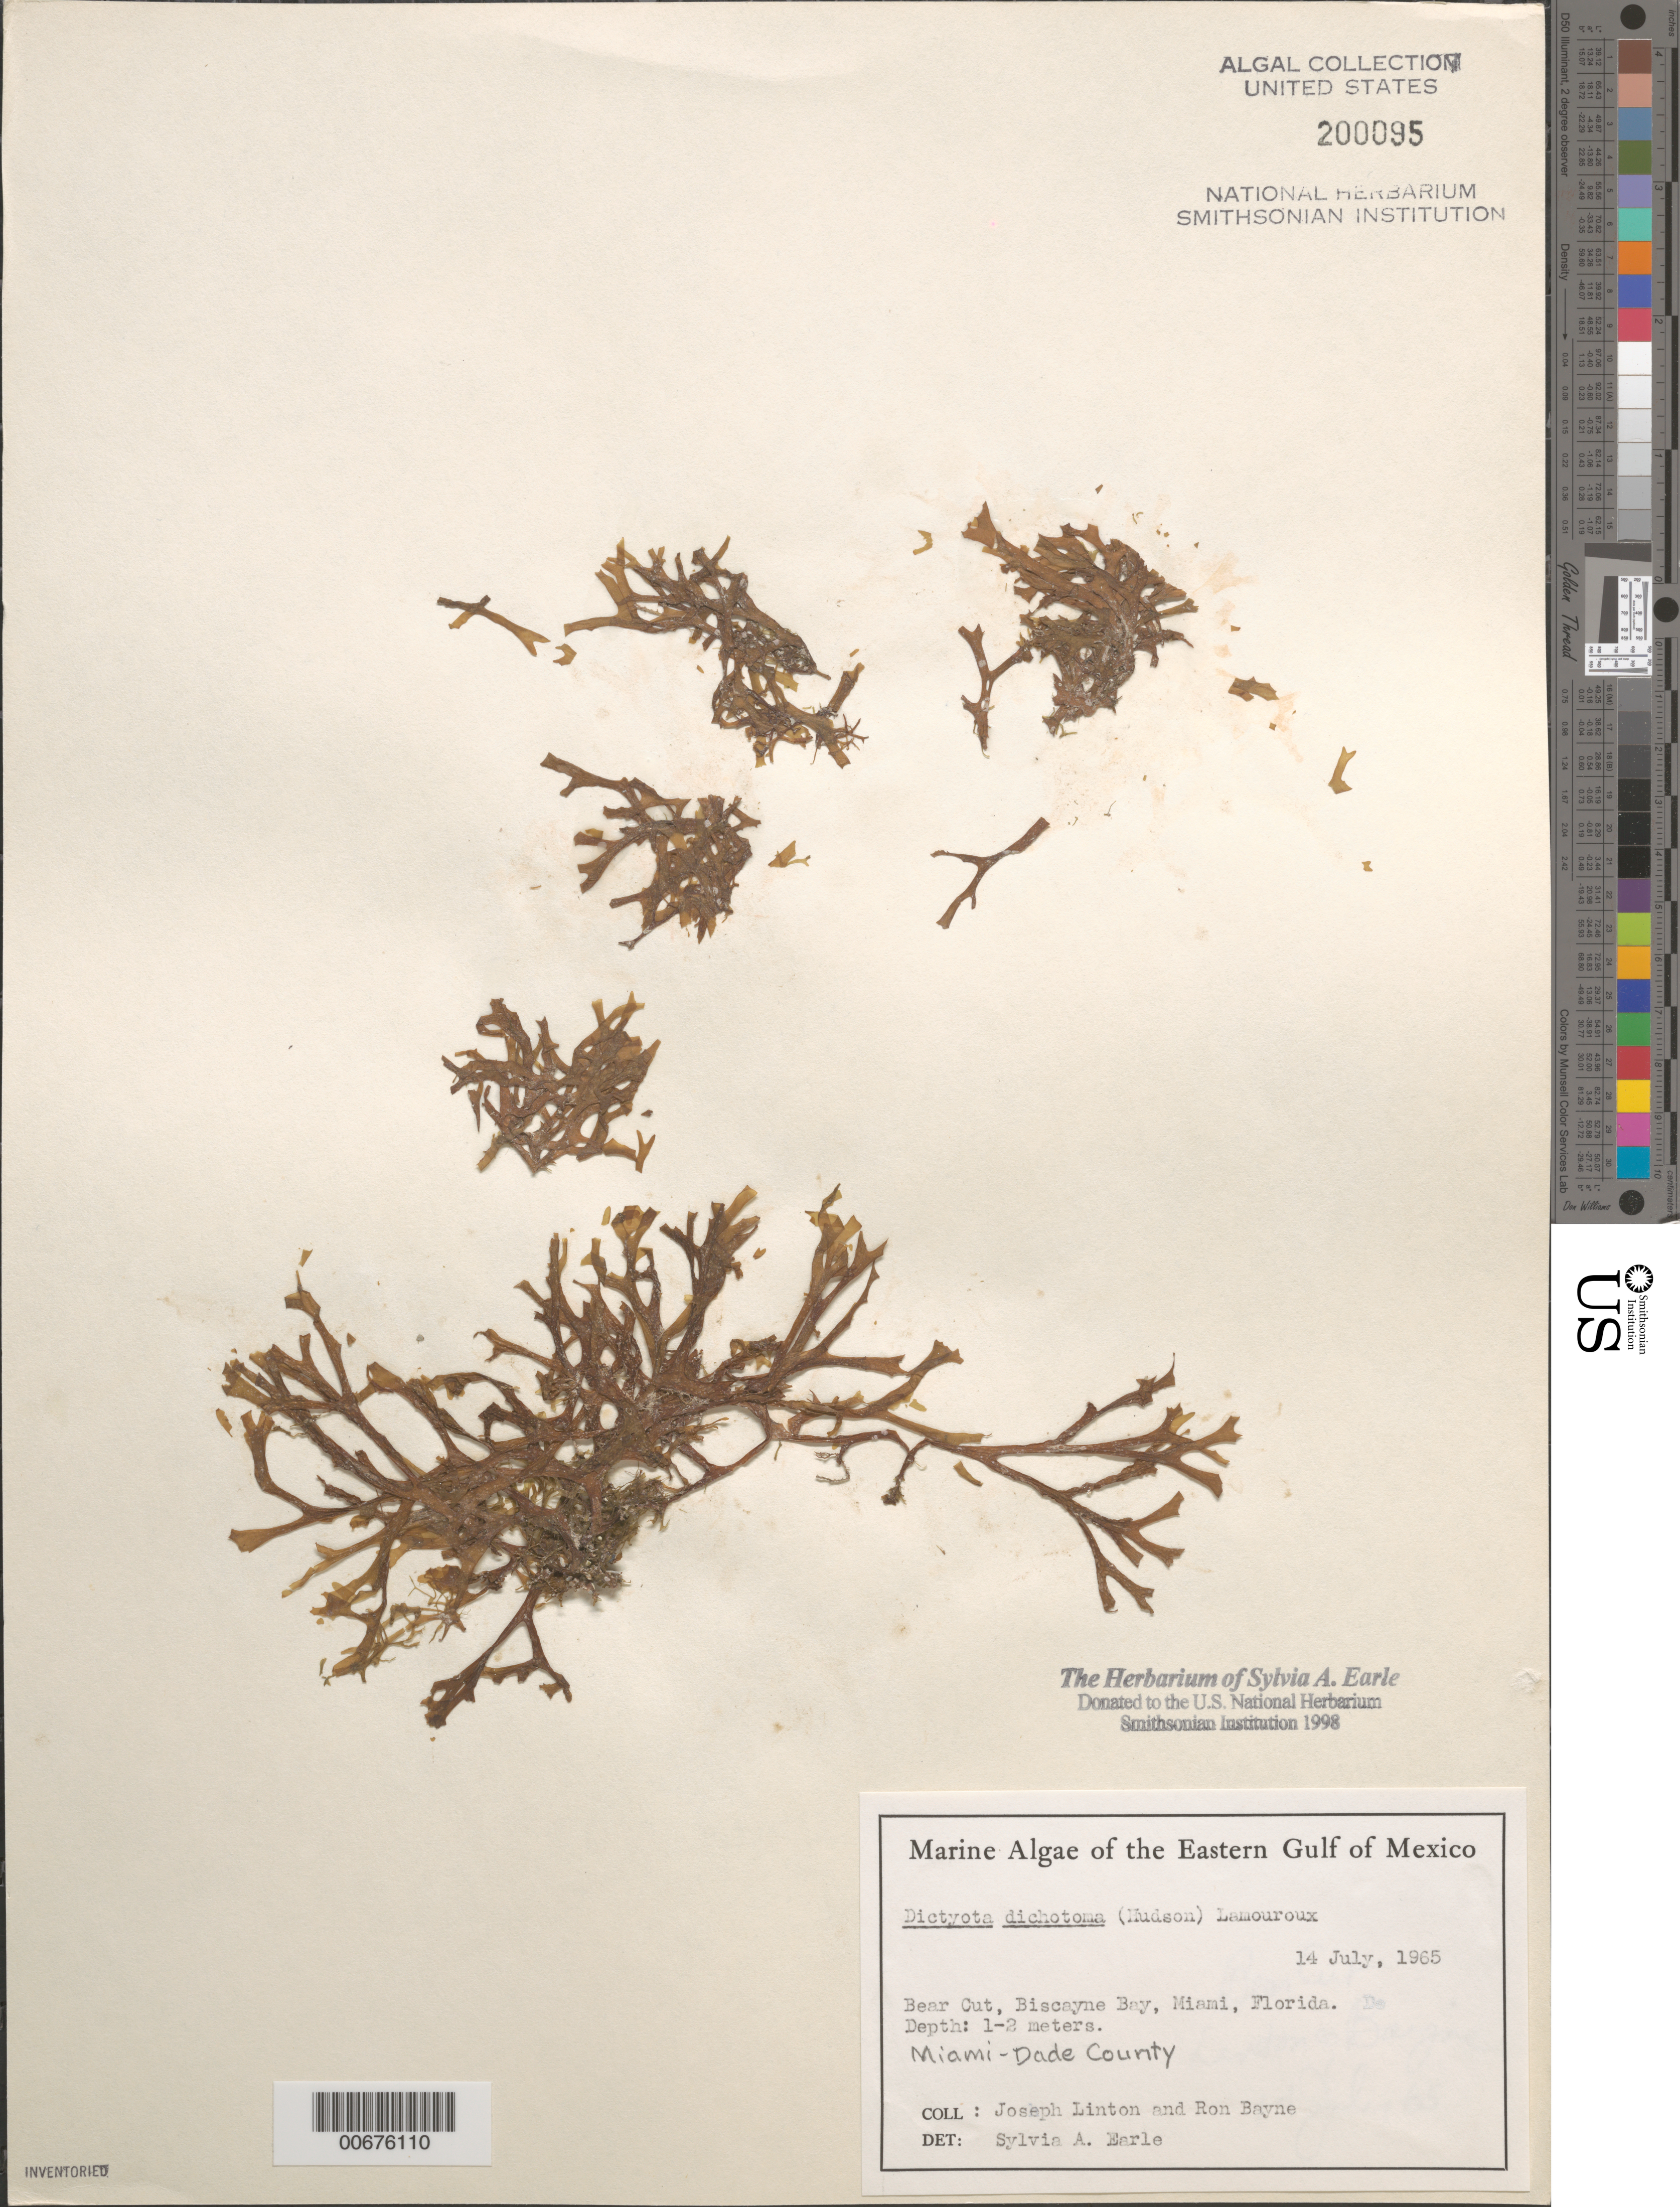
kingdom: Chromista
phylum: Ochrophyta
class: Phaeophyceae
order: Dictyotales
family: Dictyotaceae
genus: Dictyota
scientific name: Dictyota dichotoma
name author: (Huds.) J.V.Lamouroux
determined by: Earle, S. A.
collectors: J. Linton & R. Bayne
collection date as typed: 14 Jul 1965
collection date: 1965-07-14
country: United States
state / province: Florida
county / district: Miami-Dade County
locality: Bear Cut, Biscayne Bay, Miami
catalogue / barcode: US 200095